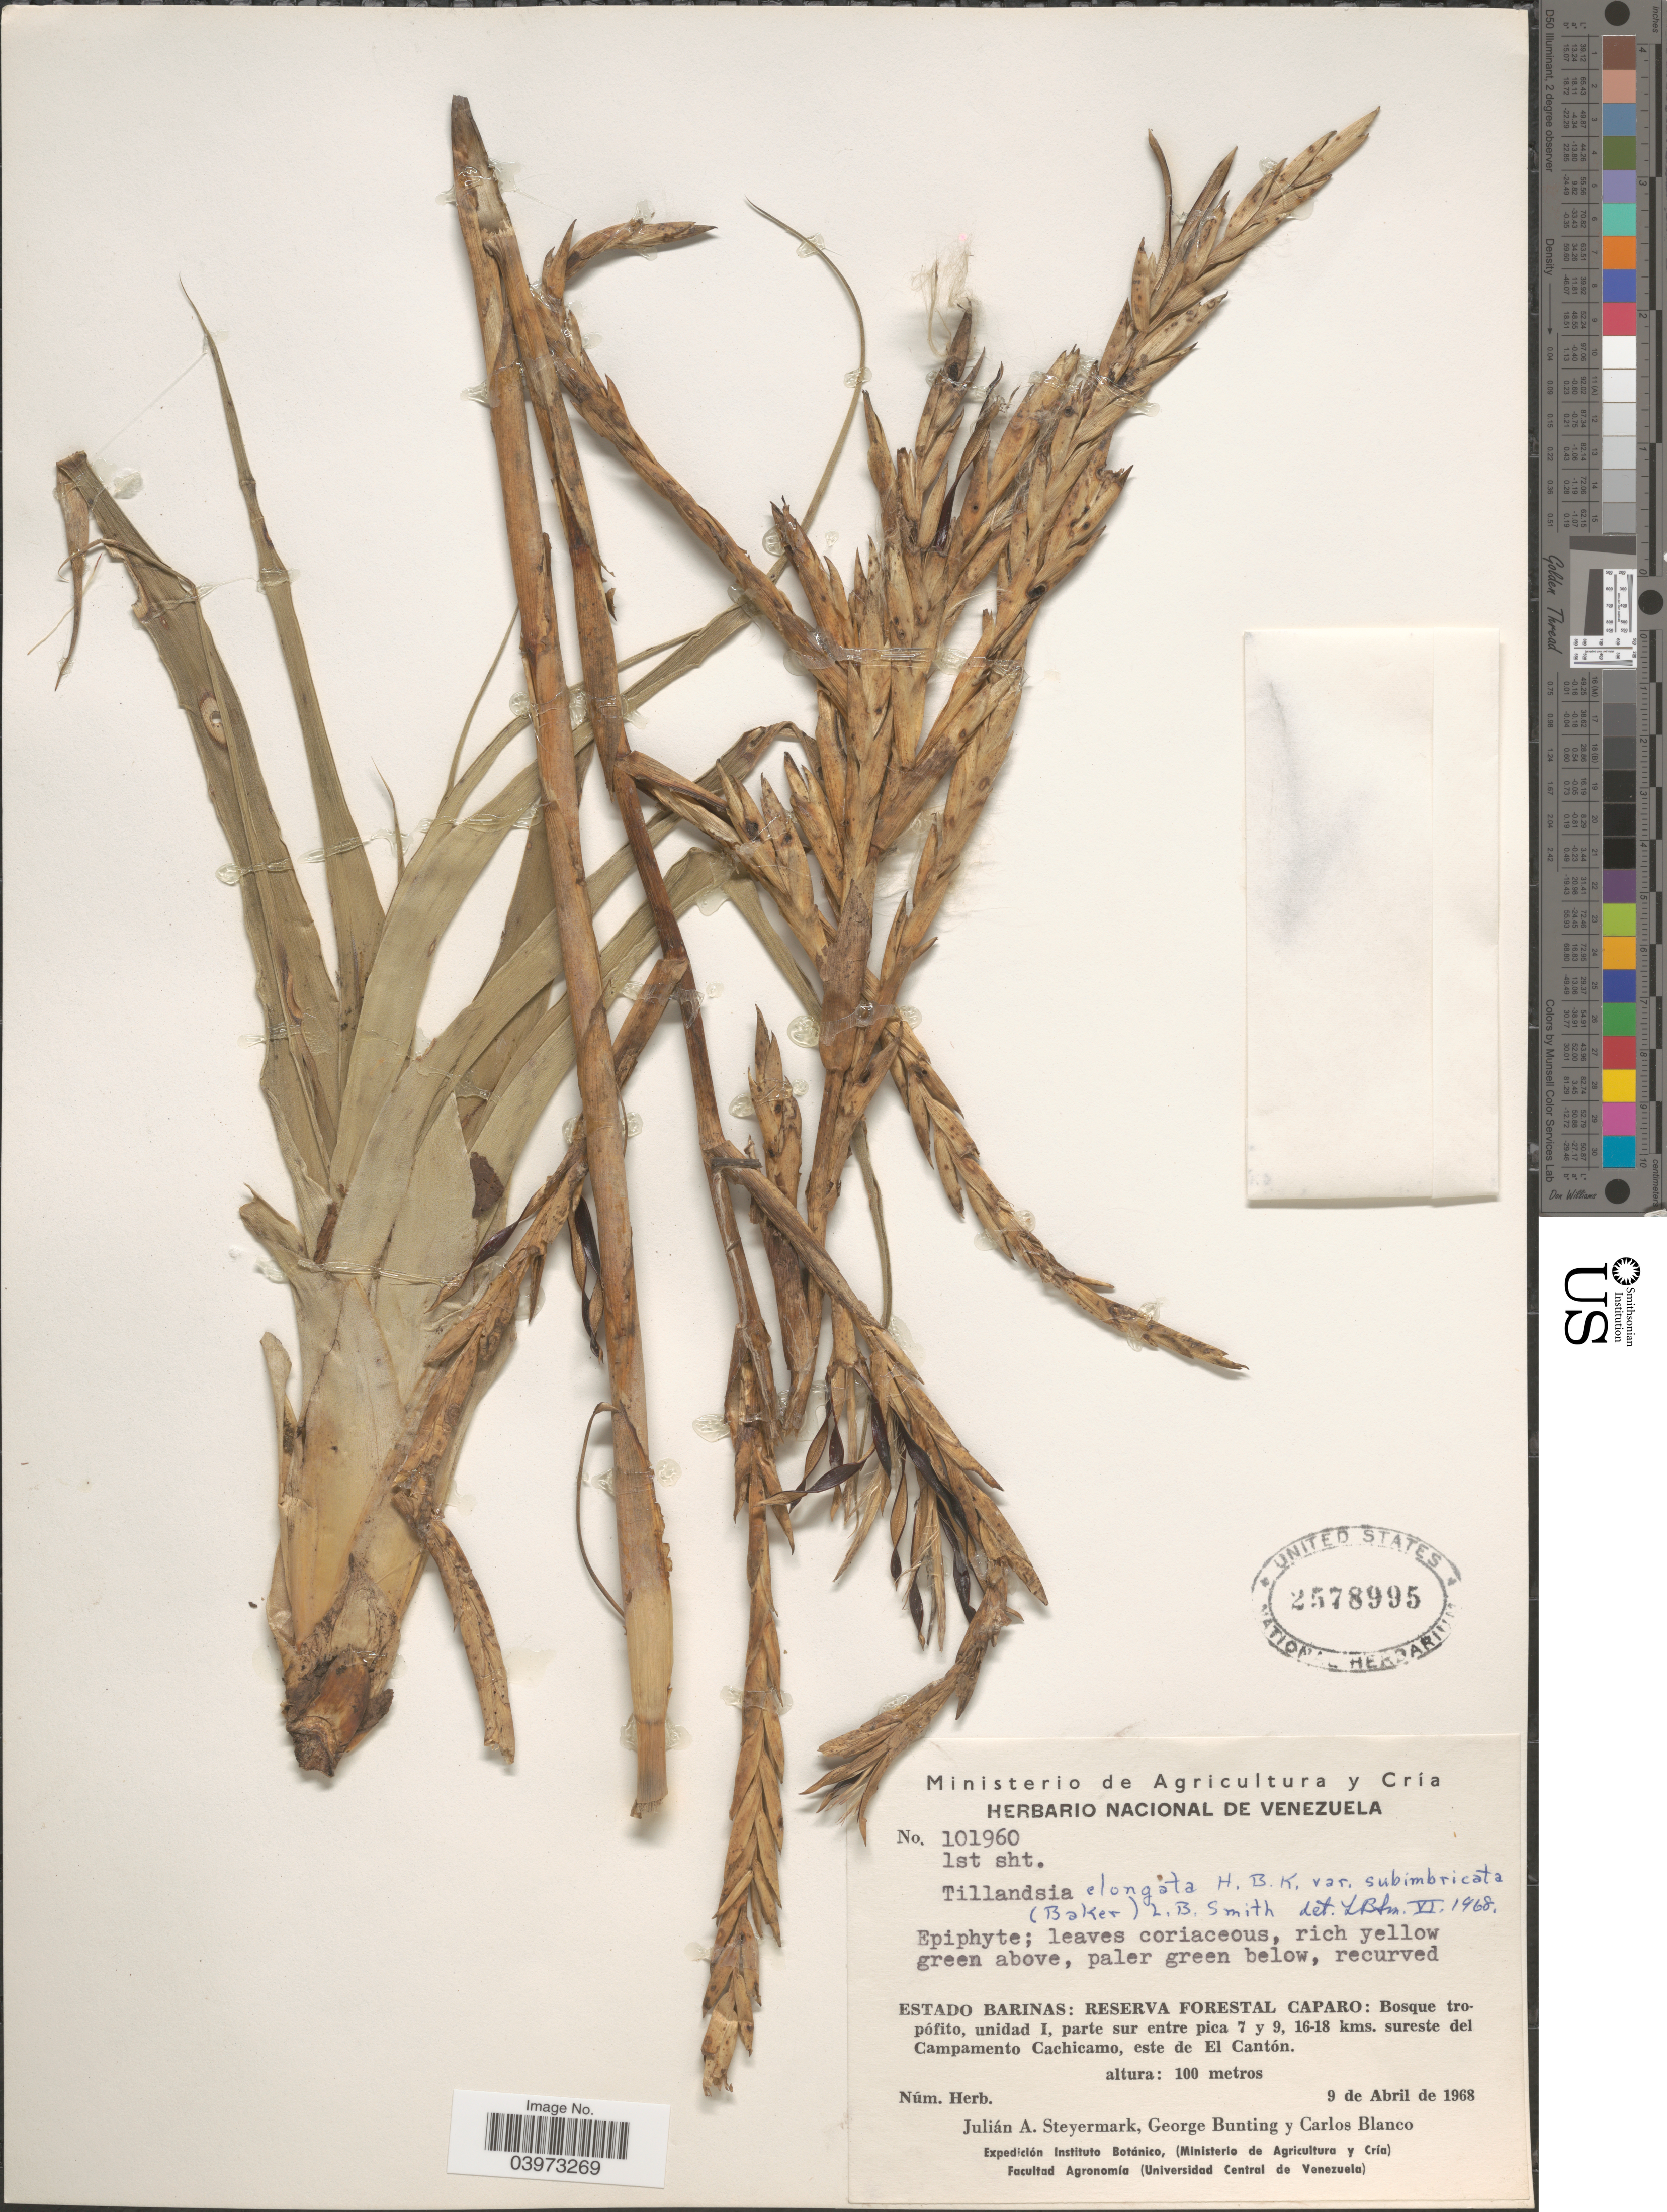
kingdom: Plantae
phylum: Tracheophyta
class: Liliopsida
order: Poales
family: Bromeliaceae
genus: Tillandsia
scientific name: Tillandsia elongata var. subimbricata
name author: (Baker) L.B. Sm.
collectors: J. Steyermark, G. S. Bunting & C. Blanco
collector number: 101960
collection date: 1968-04-09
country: Venezuela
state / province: Barinas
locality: Reserva Forestal Caparo: Bosque tropófito, unidad I, parte sur entre pica 7 y 9, 16-18 kms. sureste del Campamento Cachicamo, este de El Cantón. Expedición Instituto Botánico.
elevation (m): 100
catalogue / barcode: US 2578995